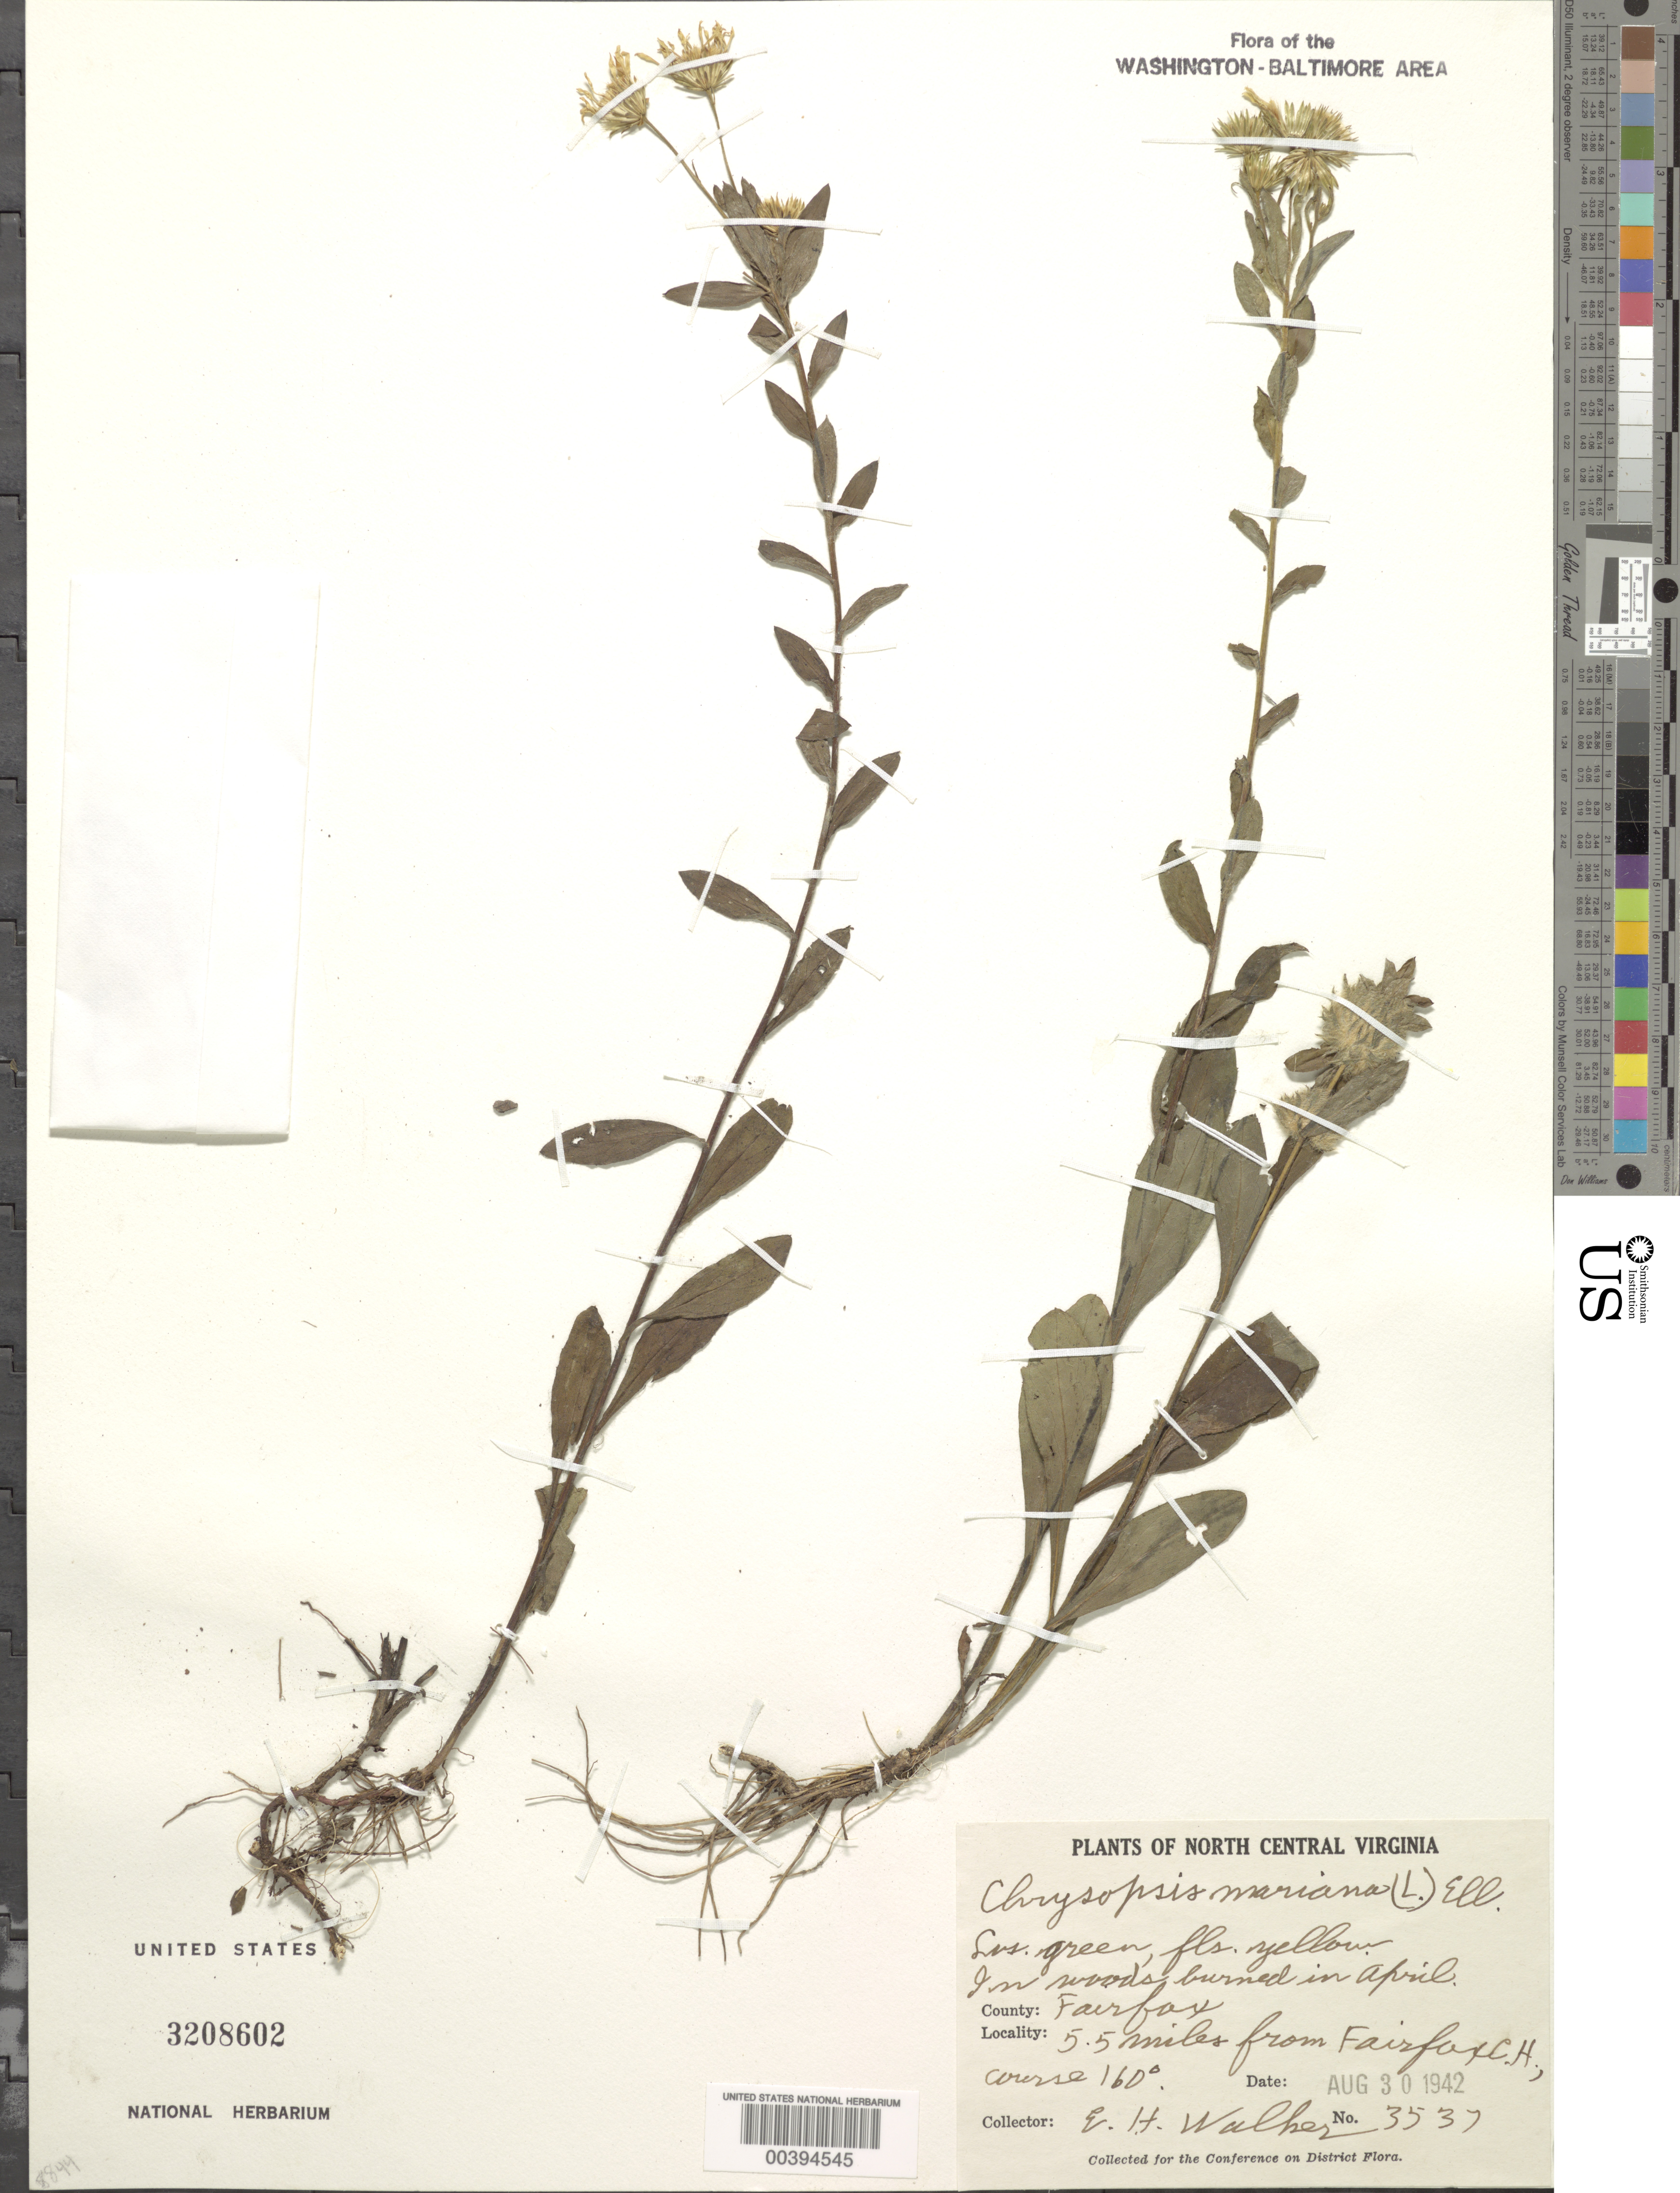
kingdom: Plantae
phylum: Tracheophyta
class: Magnoliopsida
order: Asterales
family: Asteraceae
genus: Chrysopsis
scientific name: Chrysopsis mariana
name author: (L.) Elliott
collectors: E. H. Walker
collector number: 3537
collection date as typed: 30 Aug 1942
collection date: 1942-08-30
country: United States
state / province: Virginia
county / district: Fairfax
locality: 5.5 M from Fairfax Court House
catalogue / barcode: US 3208602